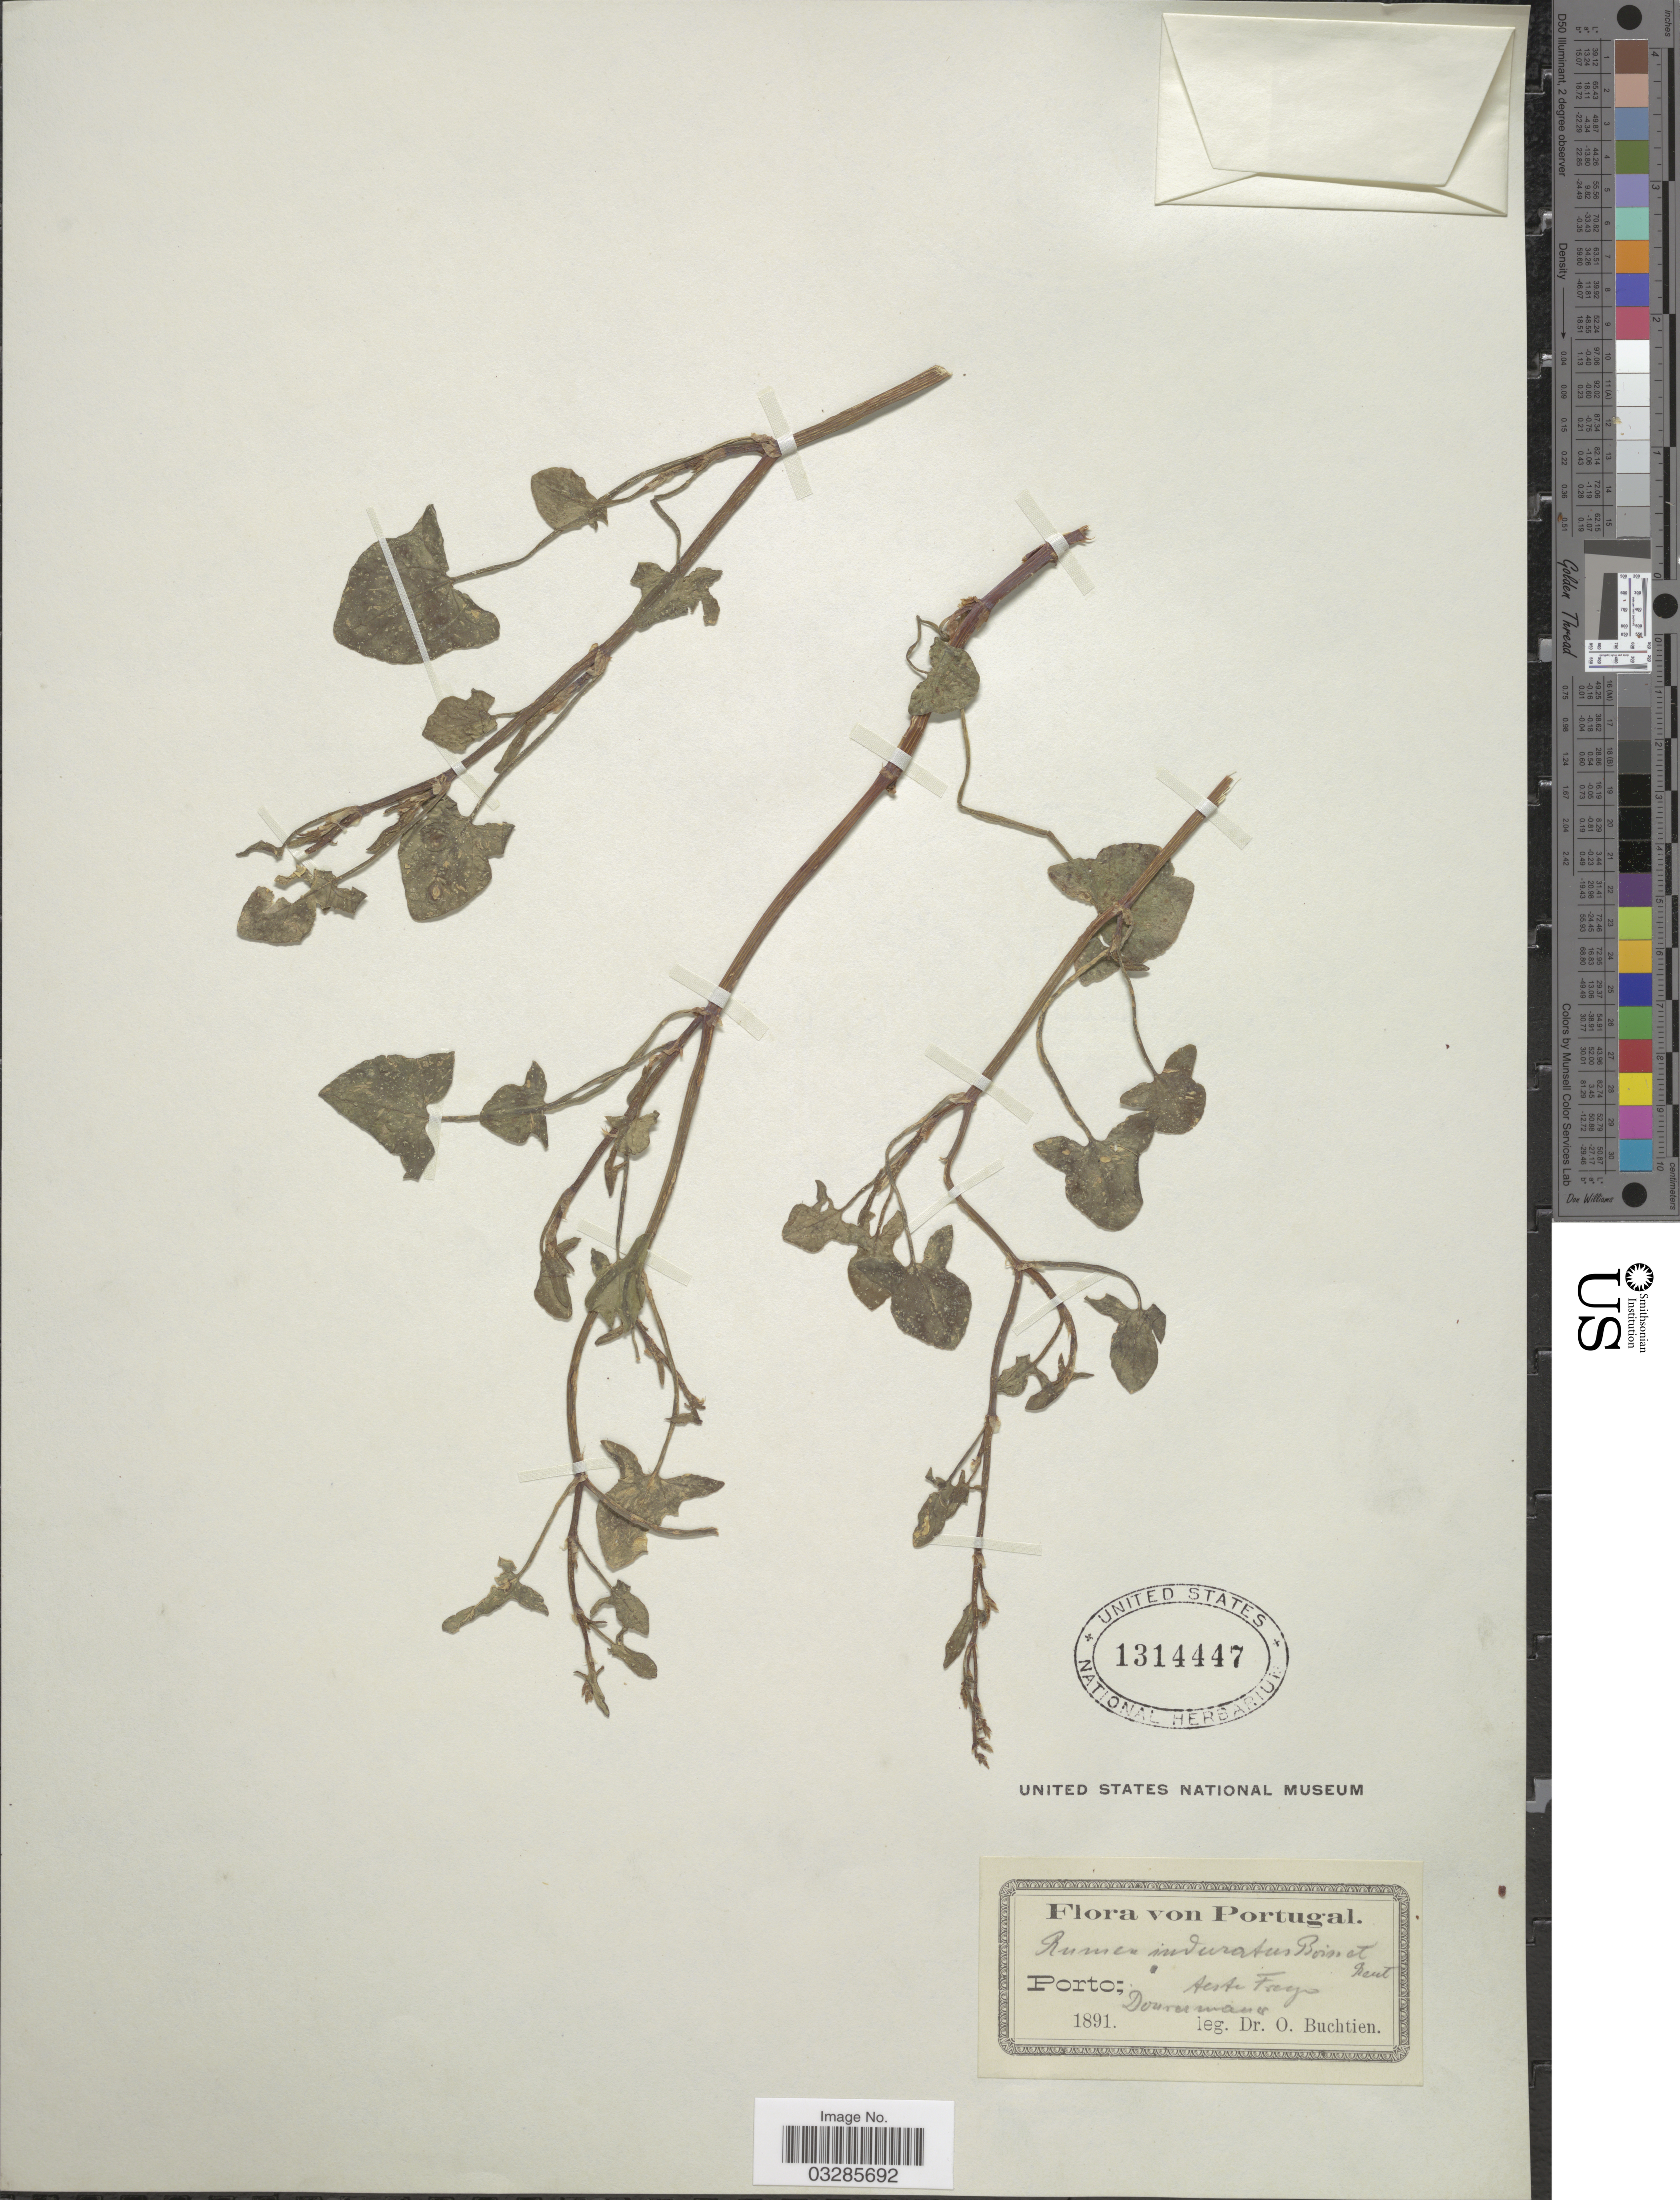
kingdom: Plantae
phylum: Tracheophyta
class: Magnoliopsida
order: Caryophyllales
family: Polygonaceae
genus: Rumex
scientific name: Rumex induratus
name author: Boiss. & Reut.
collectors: O. Buchtien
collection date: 1891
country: Portugal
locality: Porto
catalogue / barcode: US 1314447